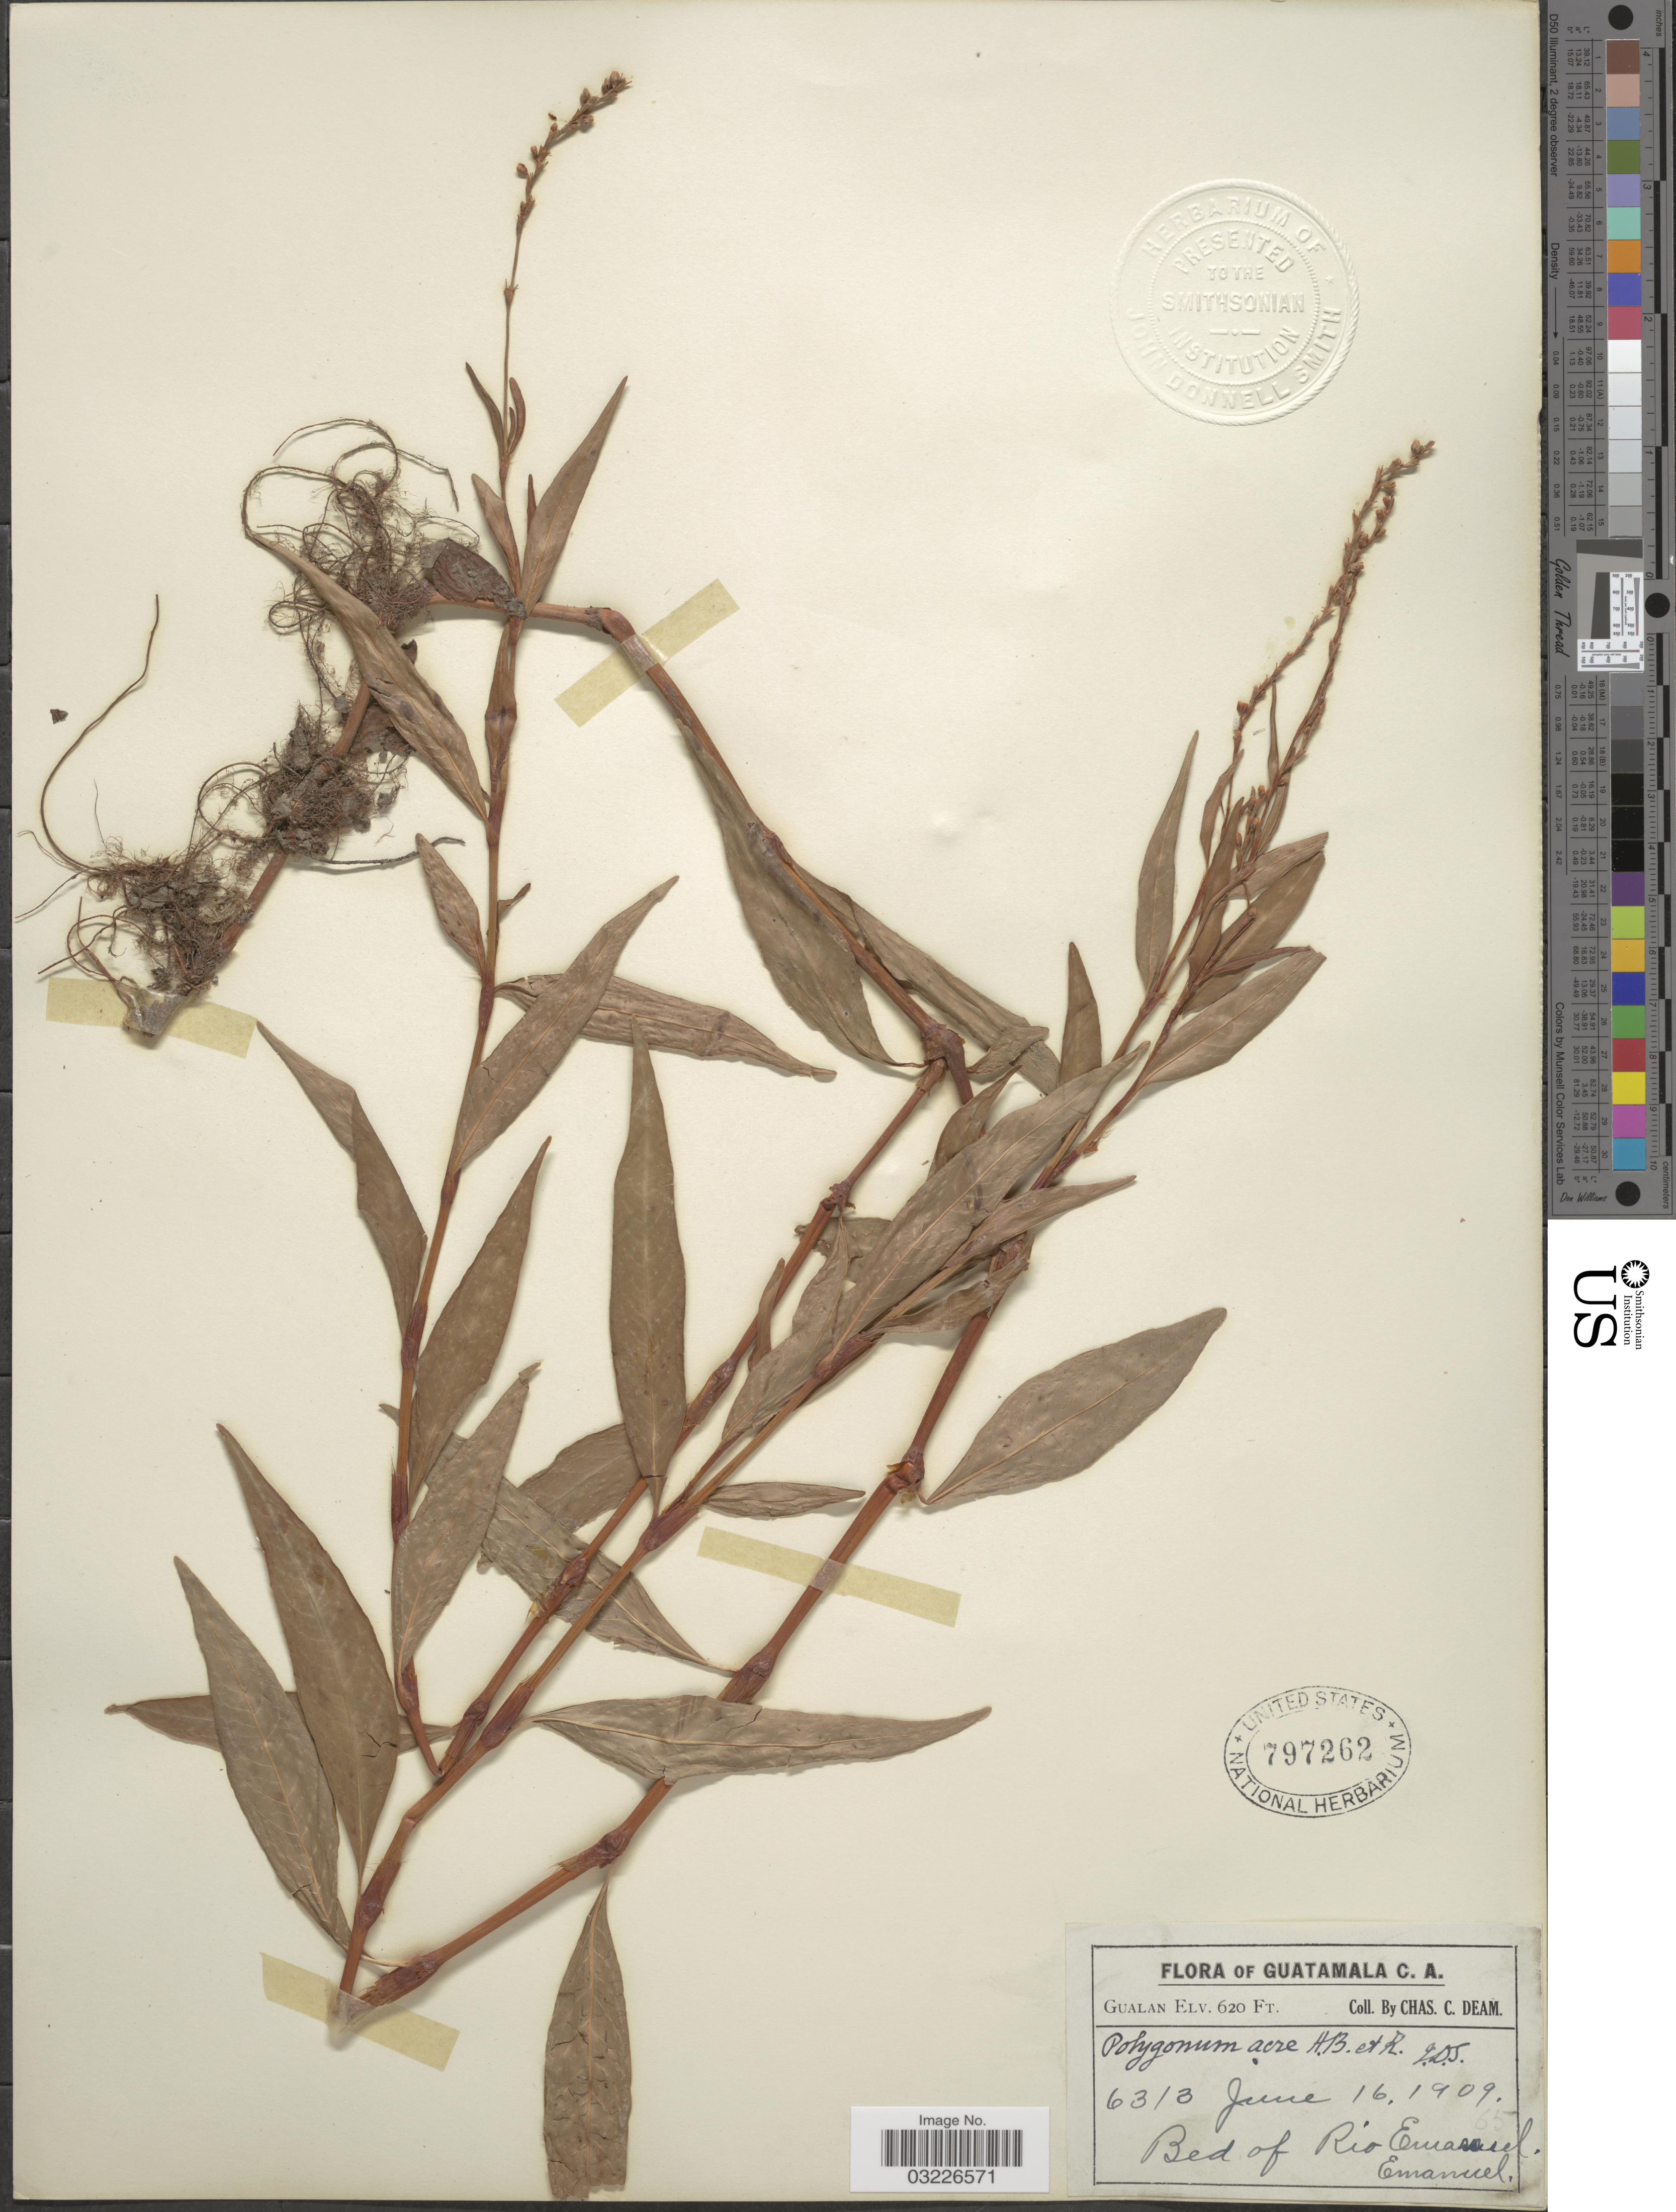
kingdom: Plantae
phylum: Tracheophyta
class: Magnoliopsida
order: Caryophyllales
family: Polygonaceae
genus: Persicaria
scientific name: Persicaria punctata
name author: (Elliott) Small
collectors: C. C. Deam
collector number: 6313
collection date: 1909-06-16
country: Guatemala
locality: Gualan. Bed of Rio Emanuel. Emanuel.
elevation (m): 189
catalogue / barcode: US 797262